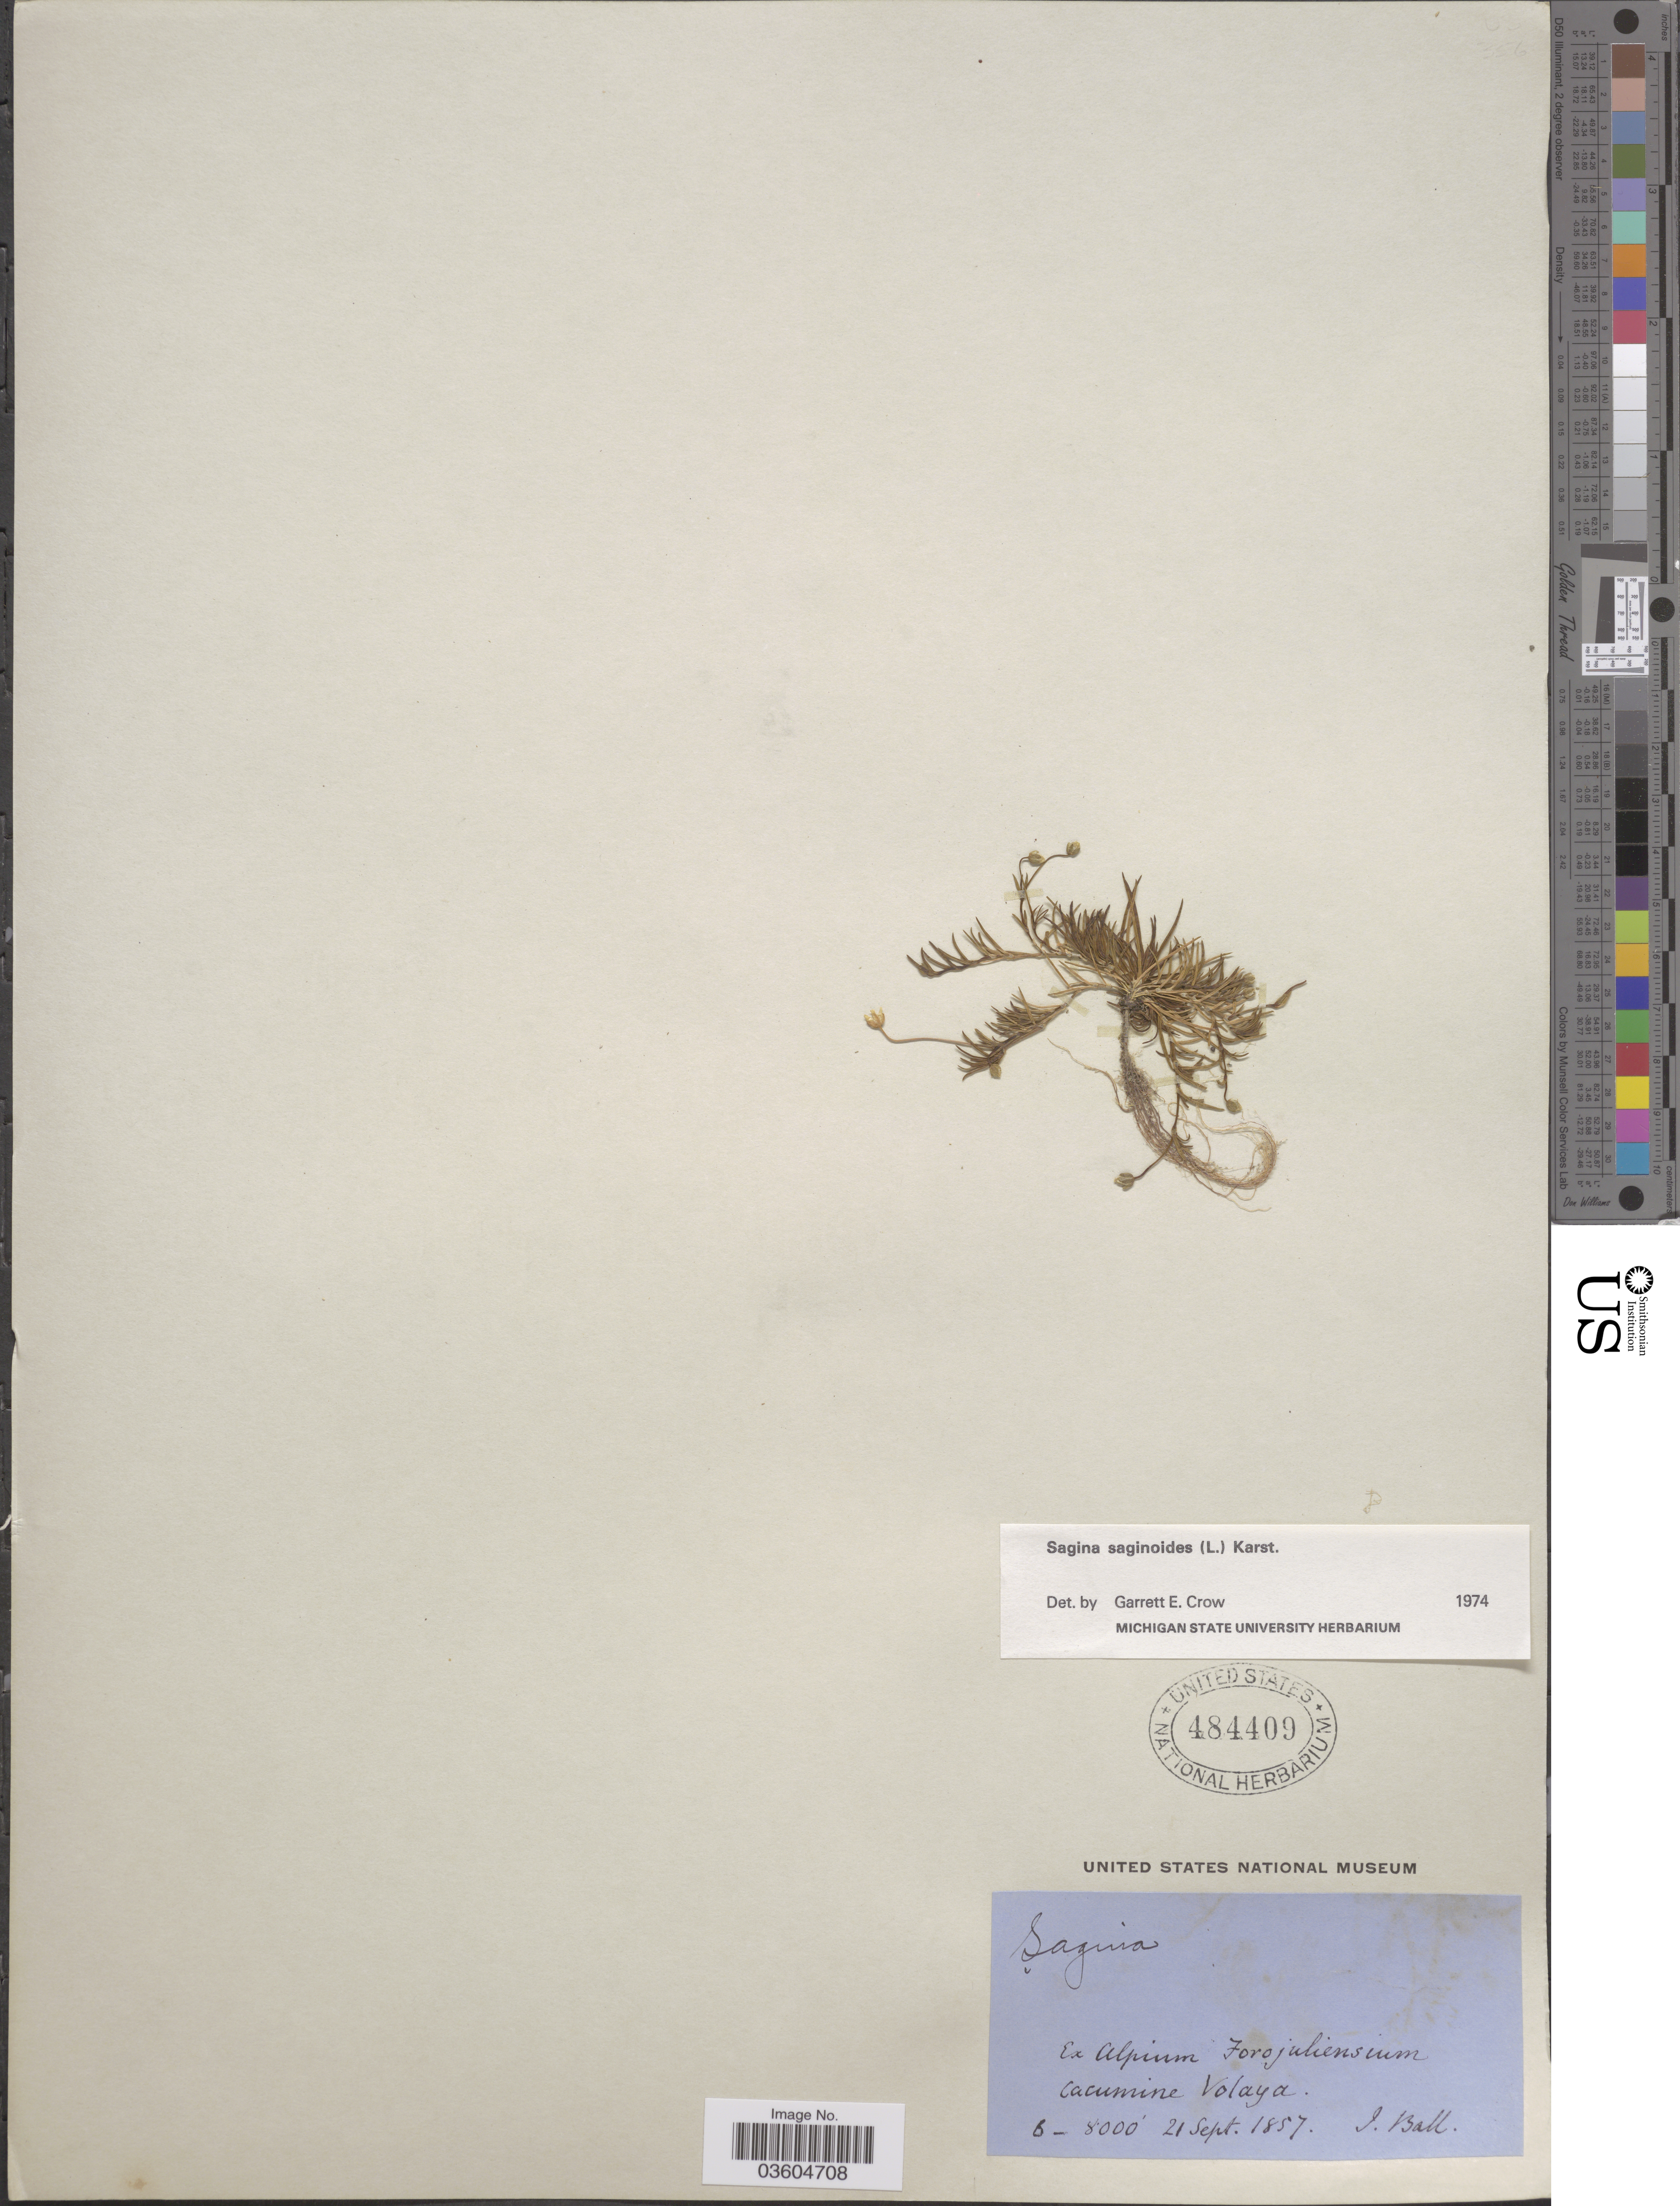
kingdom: Plantae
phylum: Tracheophyta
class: Magnoliopsida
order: Caryophyllales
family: Caryophyllaceae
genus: Sagina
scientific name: Sagina saginoides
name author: (L.) H. Karst.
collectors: J. Ball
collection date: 1857-09-21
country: Italy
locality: Ex Alpium Forojuliensium cacumine Volaya.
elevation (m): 1829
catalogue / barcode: US 484409